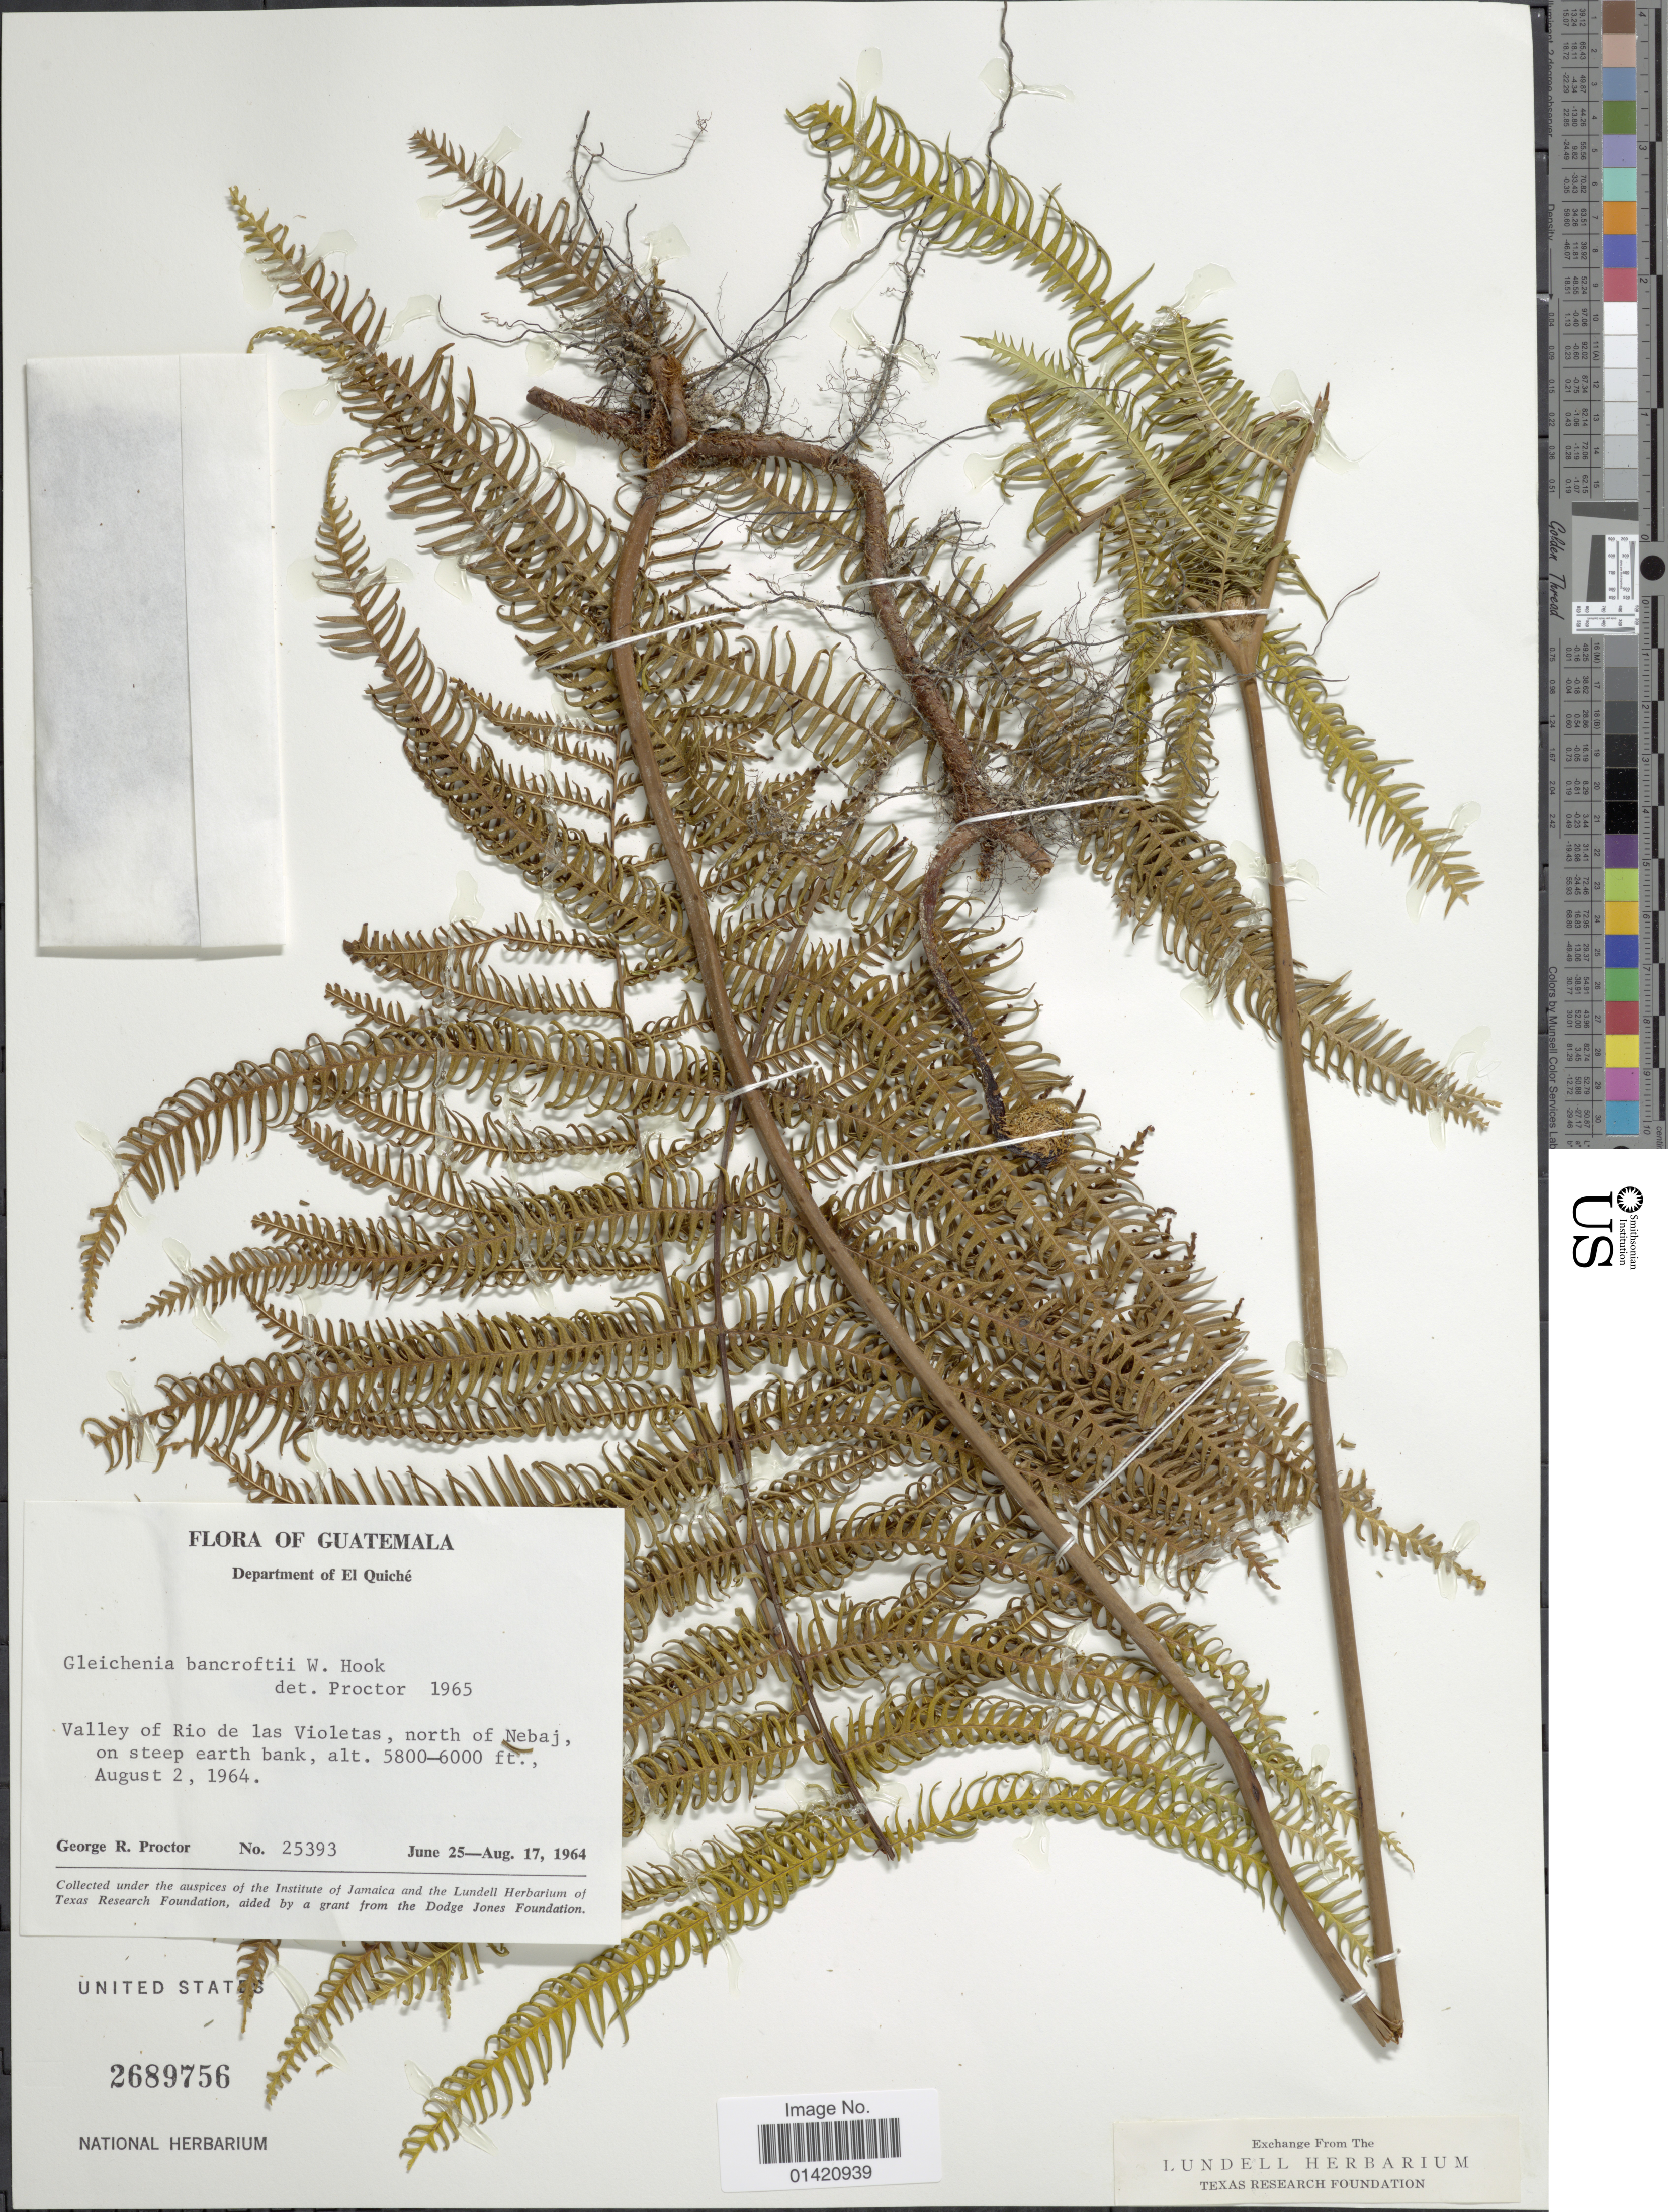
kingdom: Plantae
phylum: Tracheophyta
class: Polypodiopsida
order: Gleicheniales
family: Gleicheniaceae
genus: Diplopterygium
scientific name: Diplopterygium bancroftii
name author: (Hook.) A.R. Sm.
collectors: G. R. Proctor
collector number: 25393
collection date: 1964-06-25/1964-08-17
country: Guatemala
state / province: El Quiché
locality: Department of El Quiché, Valley of Rio de las Violetas, north of Nebaj, on steep earth bank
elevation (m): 1768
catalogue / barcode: US 2689756